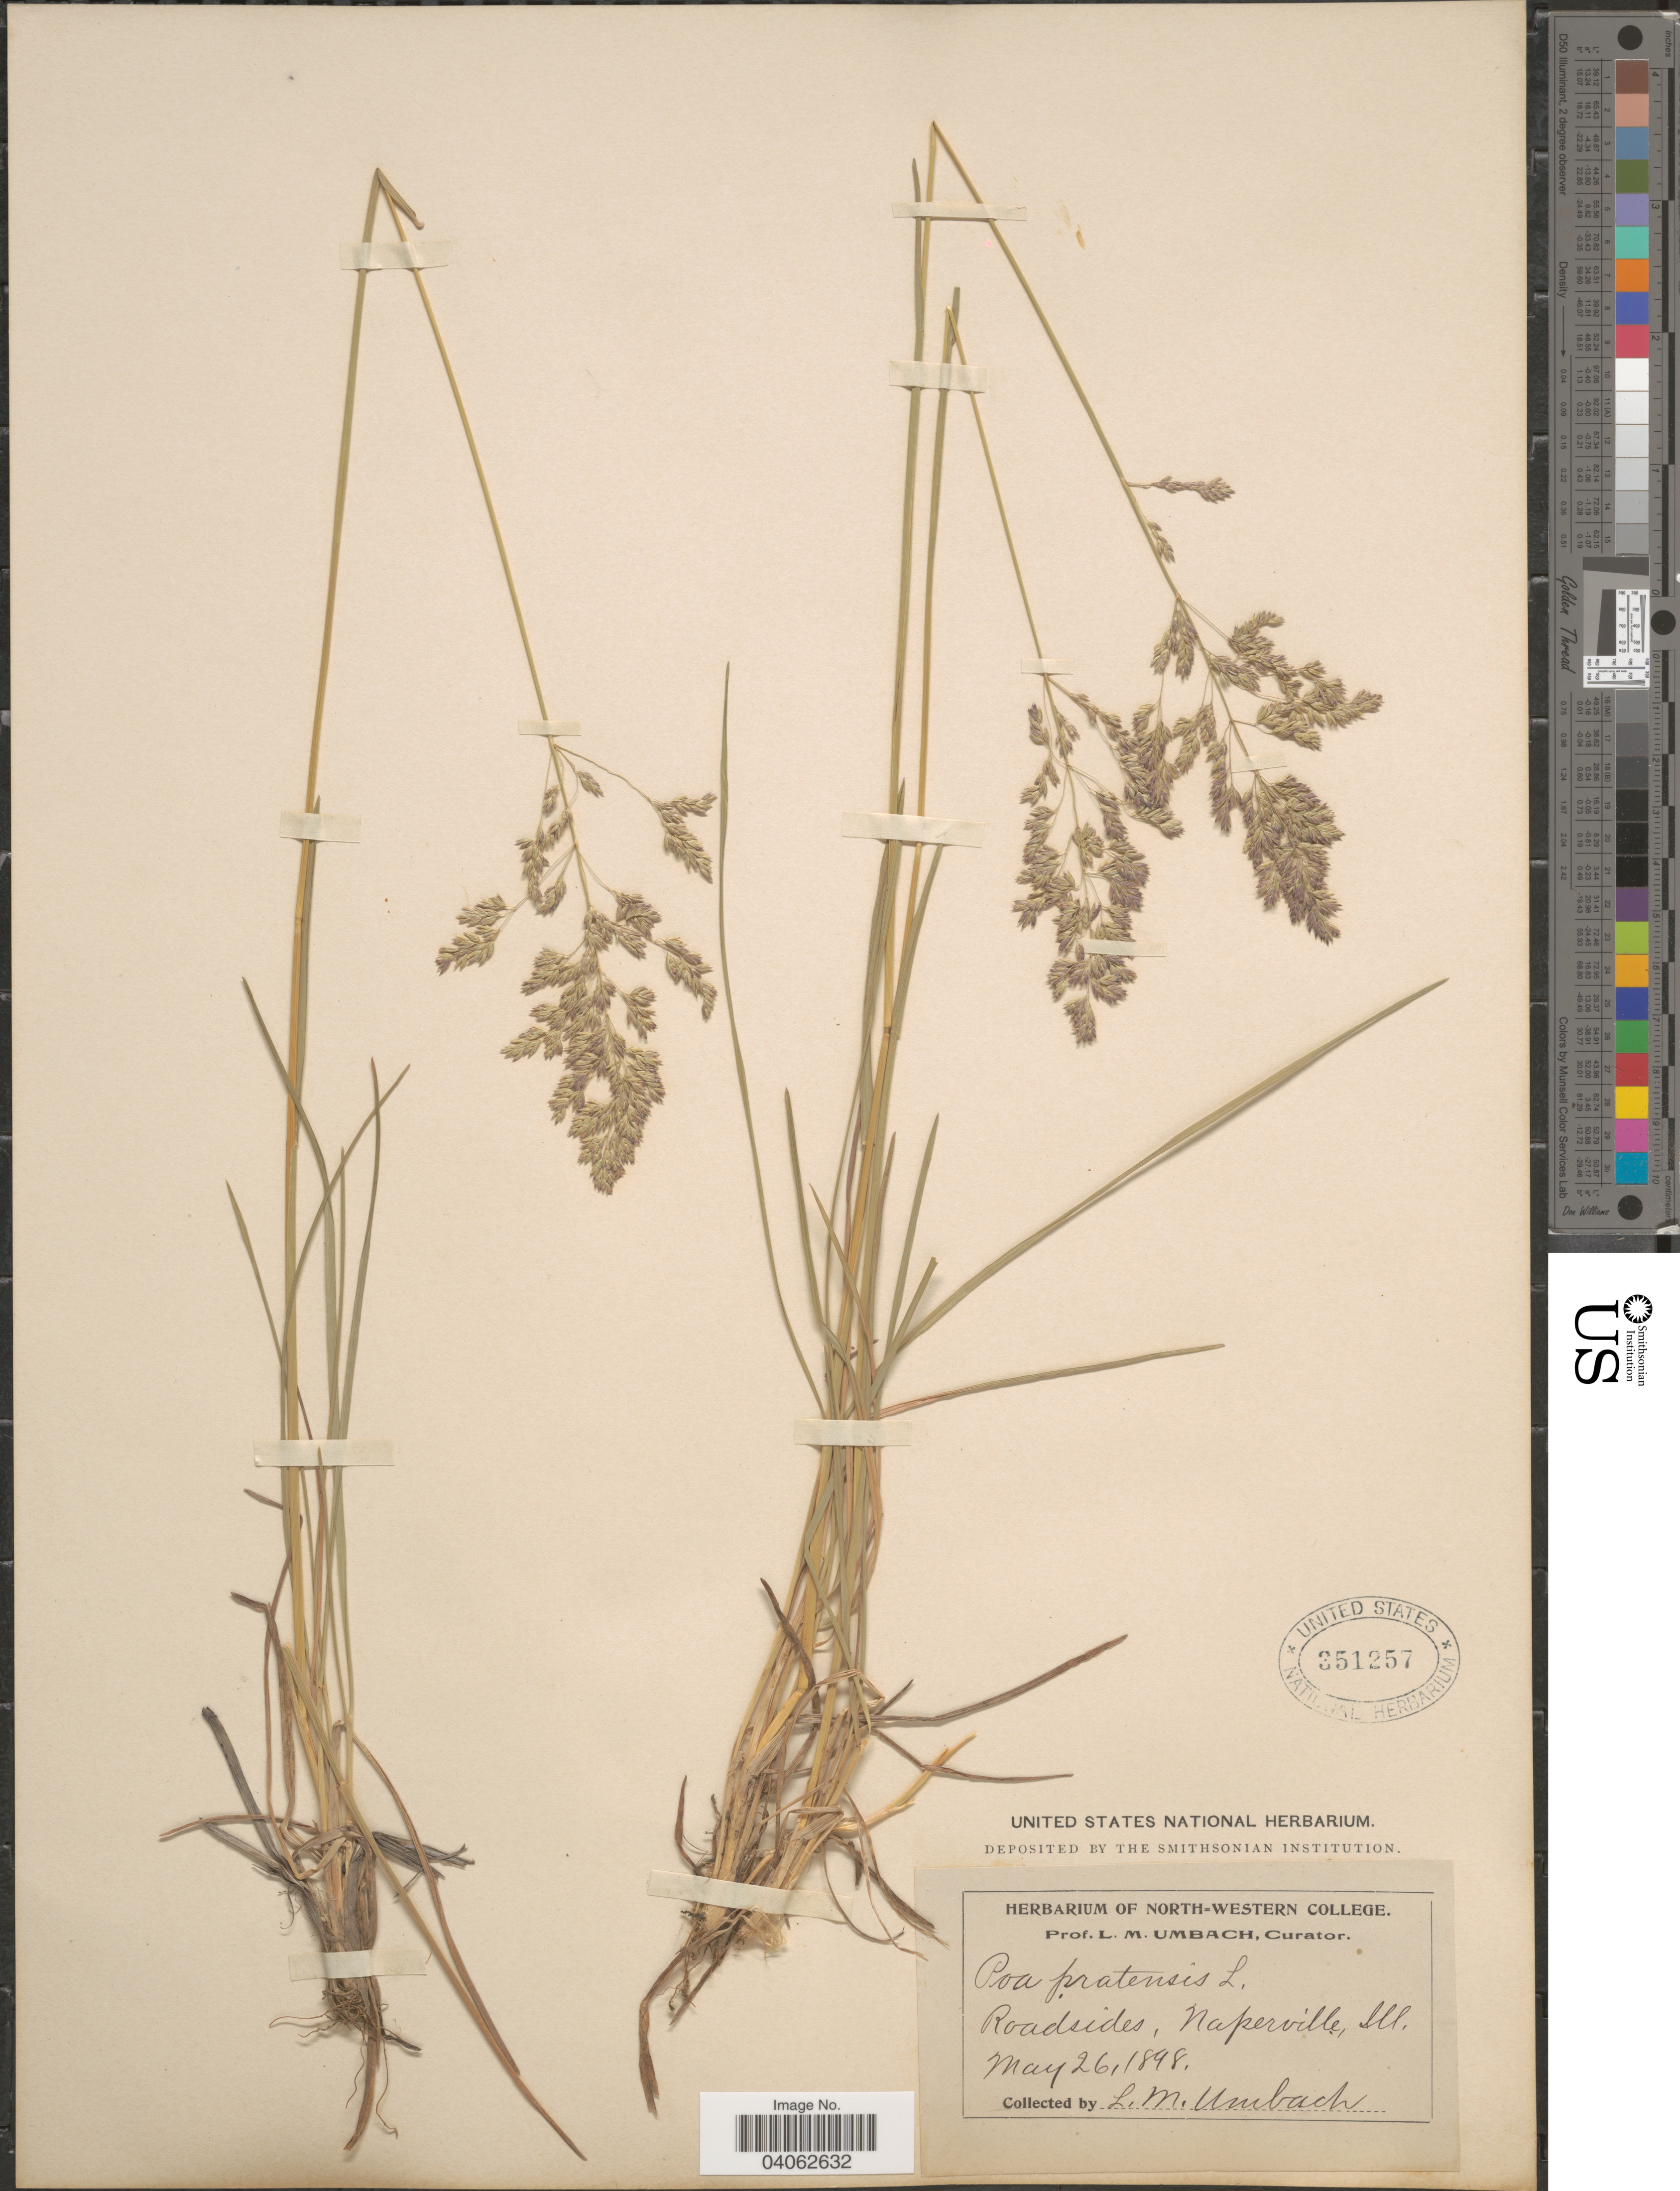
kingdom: Plantae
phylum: Tracheophyta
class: Liliopsida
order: Poales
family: Poaceae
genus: Poa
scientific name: Poa pratensis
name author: L.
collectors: L. M. Umbach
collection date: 1898-05-26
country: United States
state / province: Illinois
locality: Roadsides, Naperville.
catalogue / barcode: US 351257